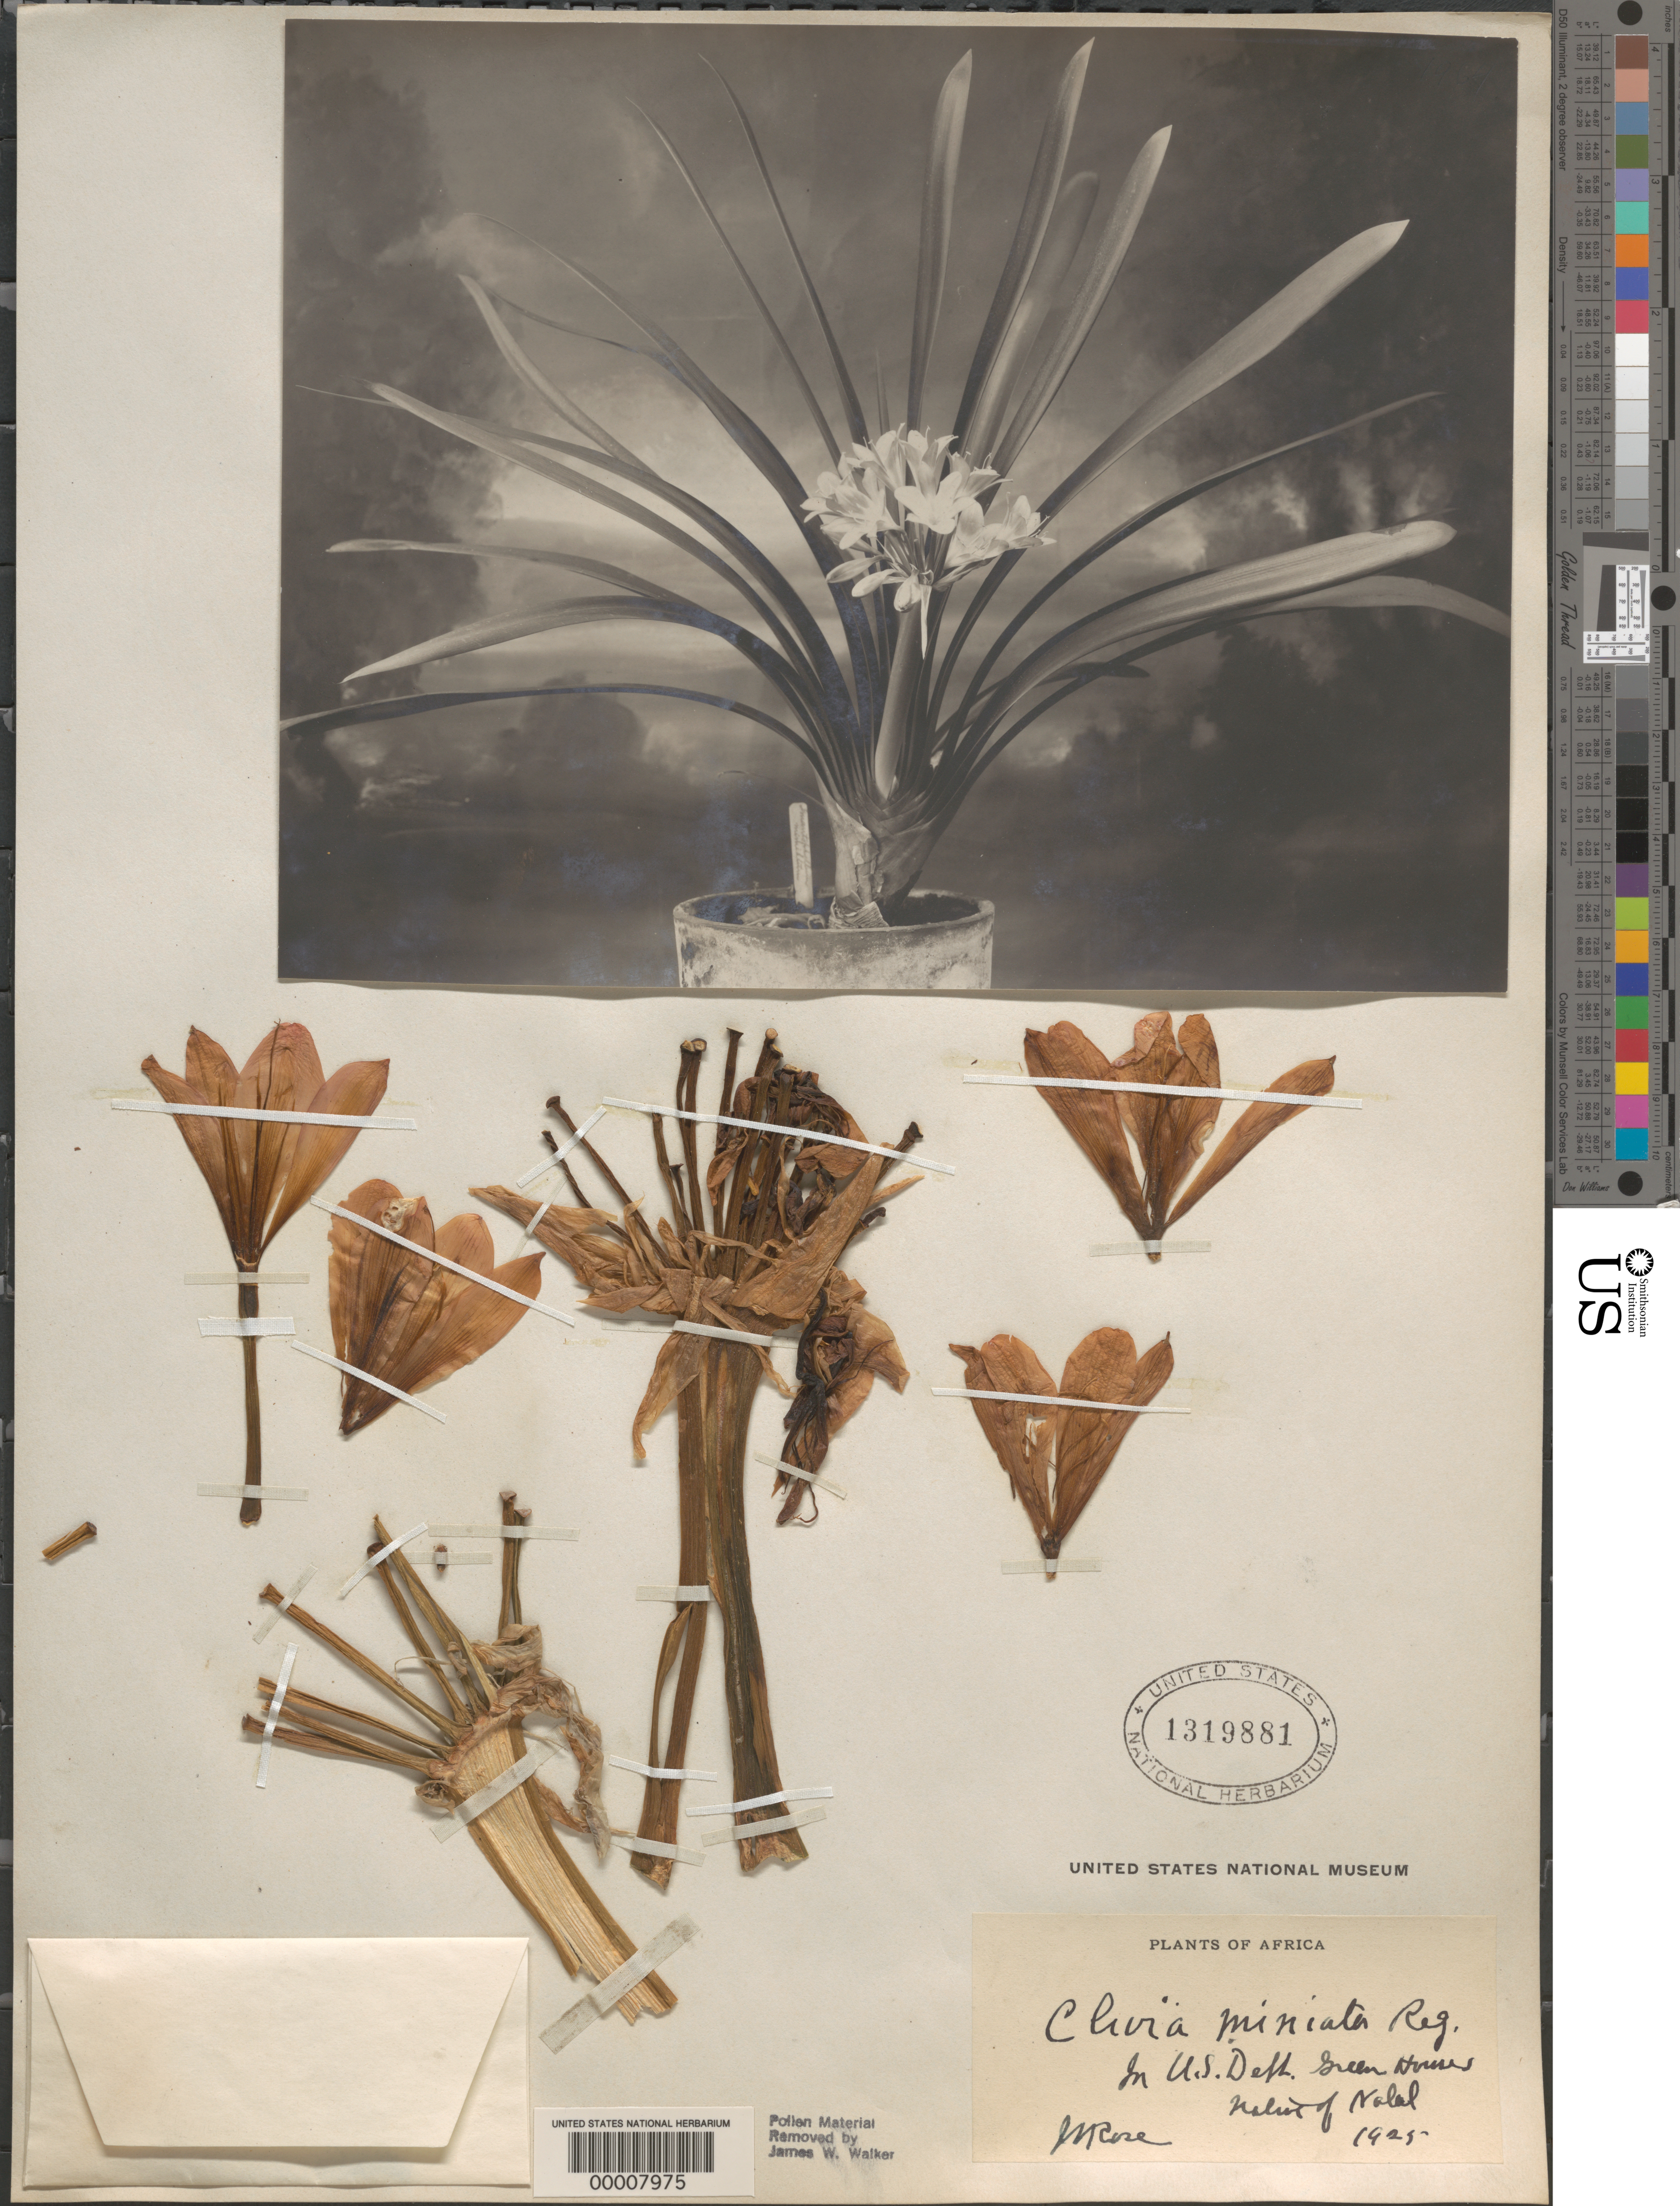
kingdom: Plantae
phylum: Tracheophyta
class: Liliopsida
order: Asparagales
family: Amaryllidaceae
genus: Clivia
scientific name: Clivia miniata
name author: (Lindl.) Bosse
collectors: J. N. Rose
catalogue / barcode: US 1319881